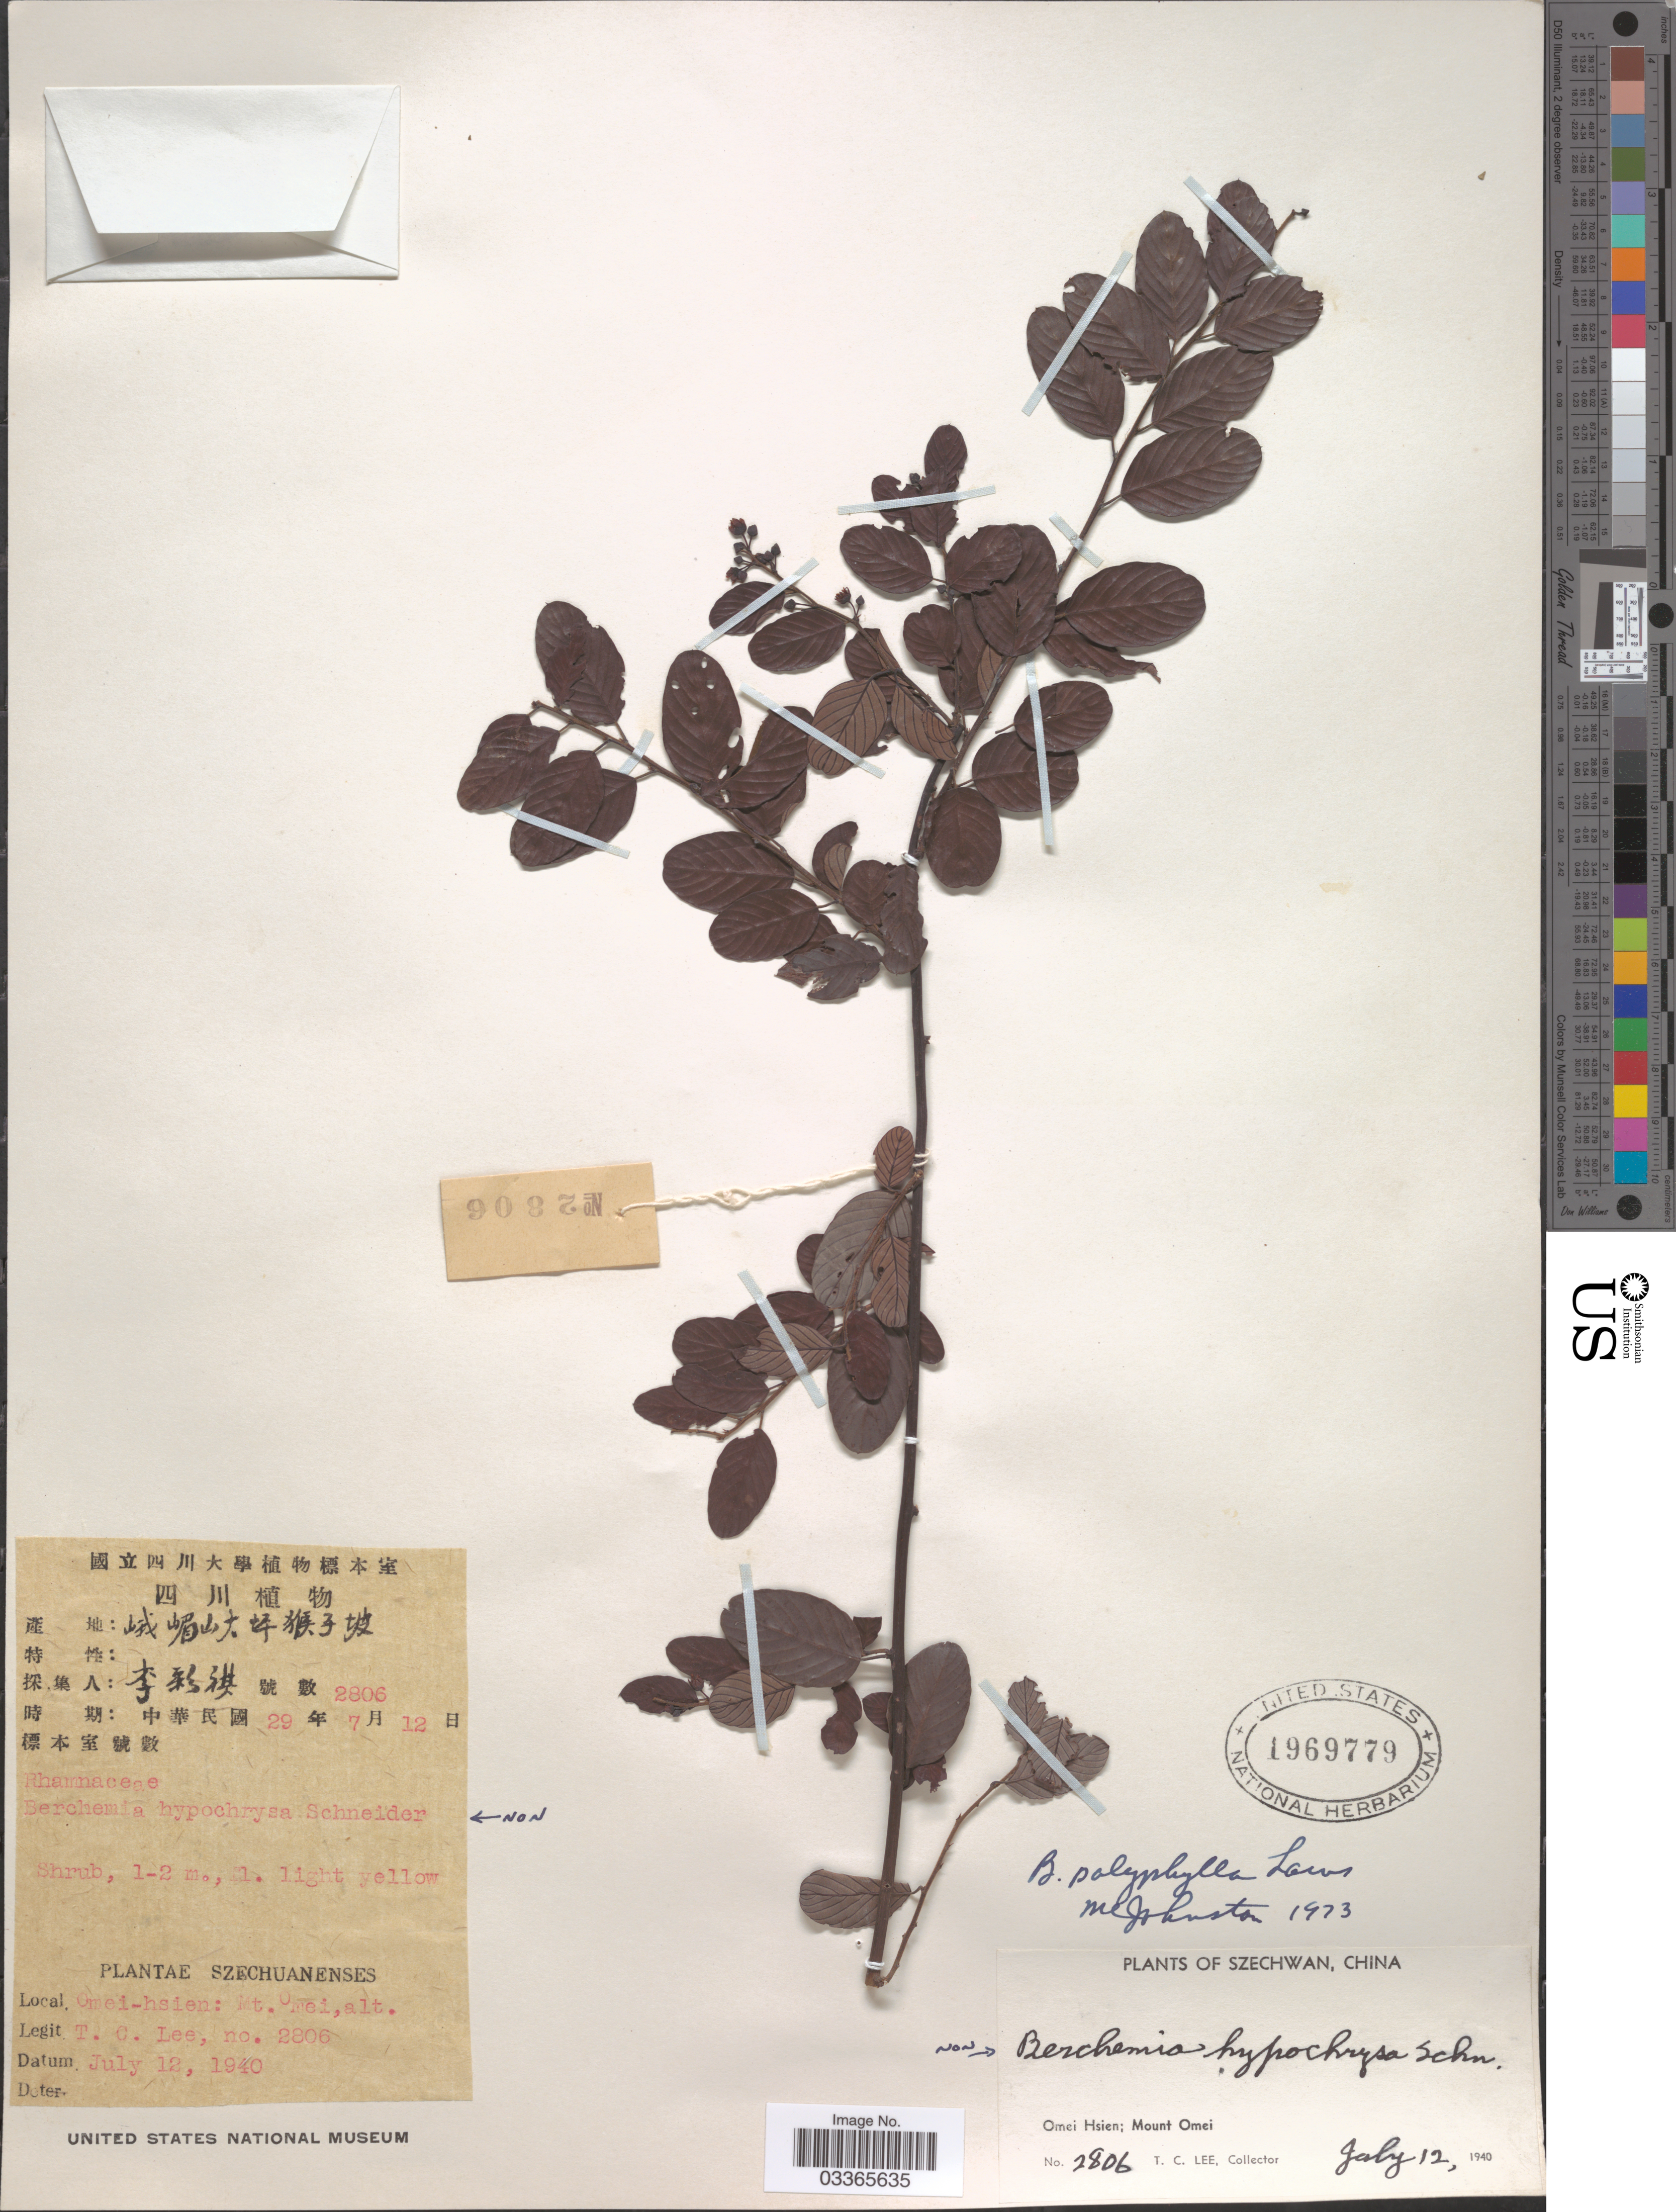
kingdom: Plantae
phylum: Tracheophyta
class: Magnoliopsida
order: Rosales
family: Rhamnaceae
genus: Berchemia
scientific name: Berchemia polyphylla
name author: Wall. ex M.A. Lawson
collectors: T. Lee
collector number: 2806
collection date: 1940-07-12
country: China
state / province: Sichuan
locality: Szechwan, Omei Hsien; Mount Omei.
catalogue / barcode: US 1969779